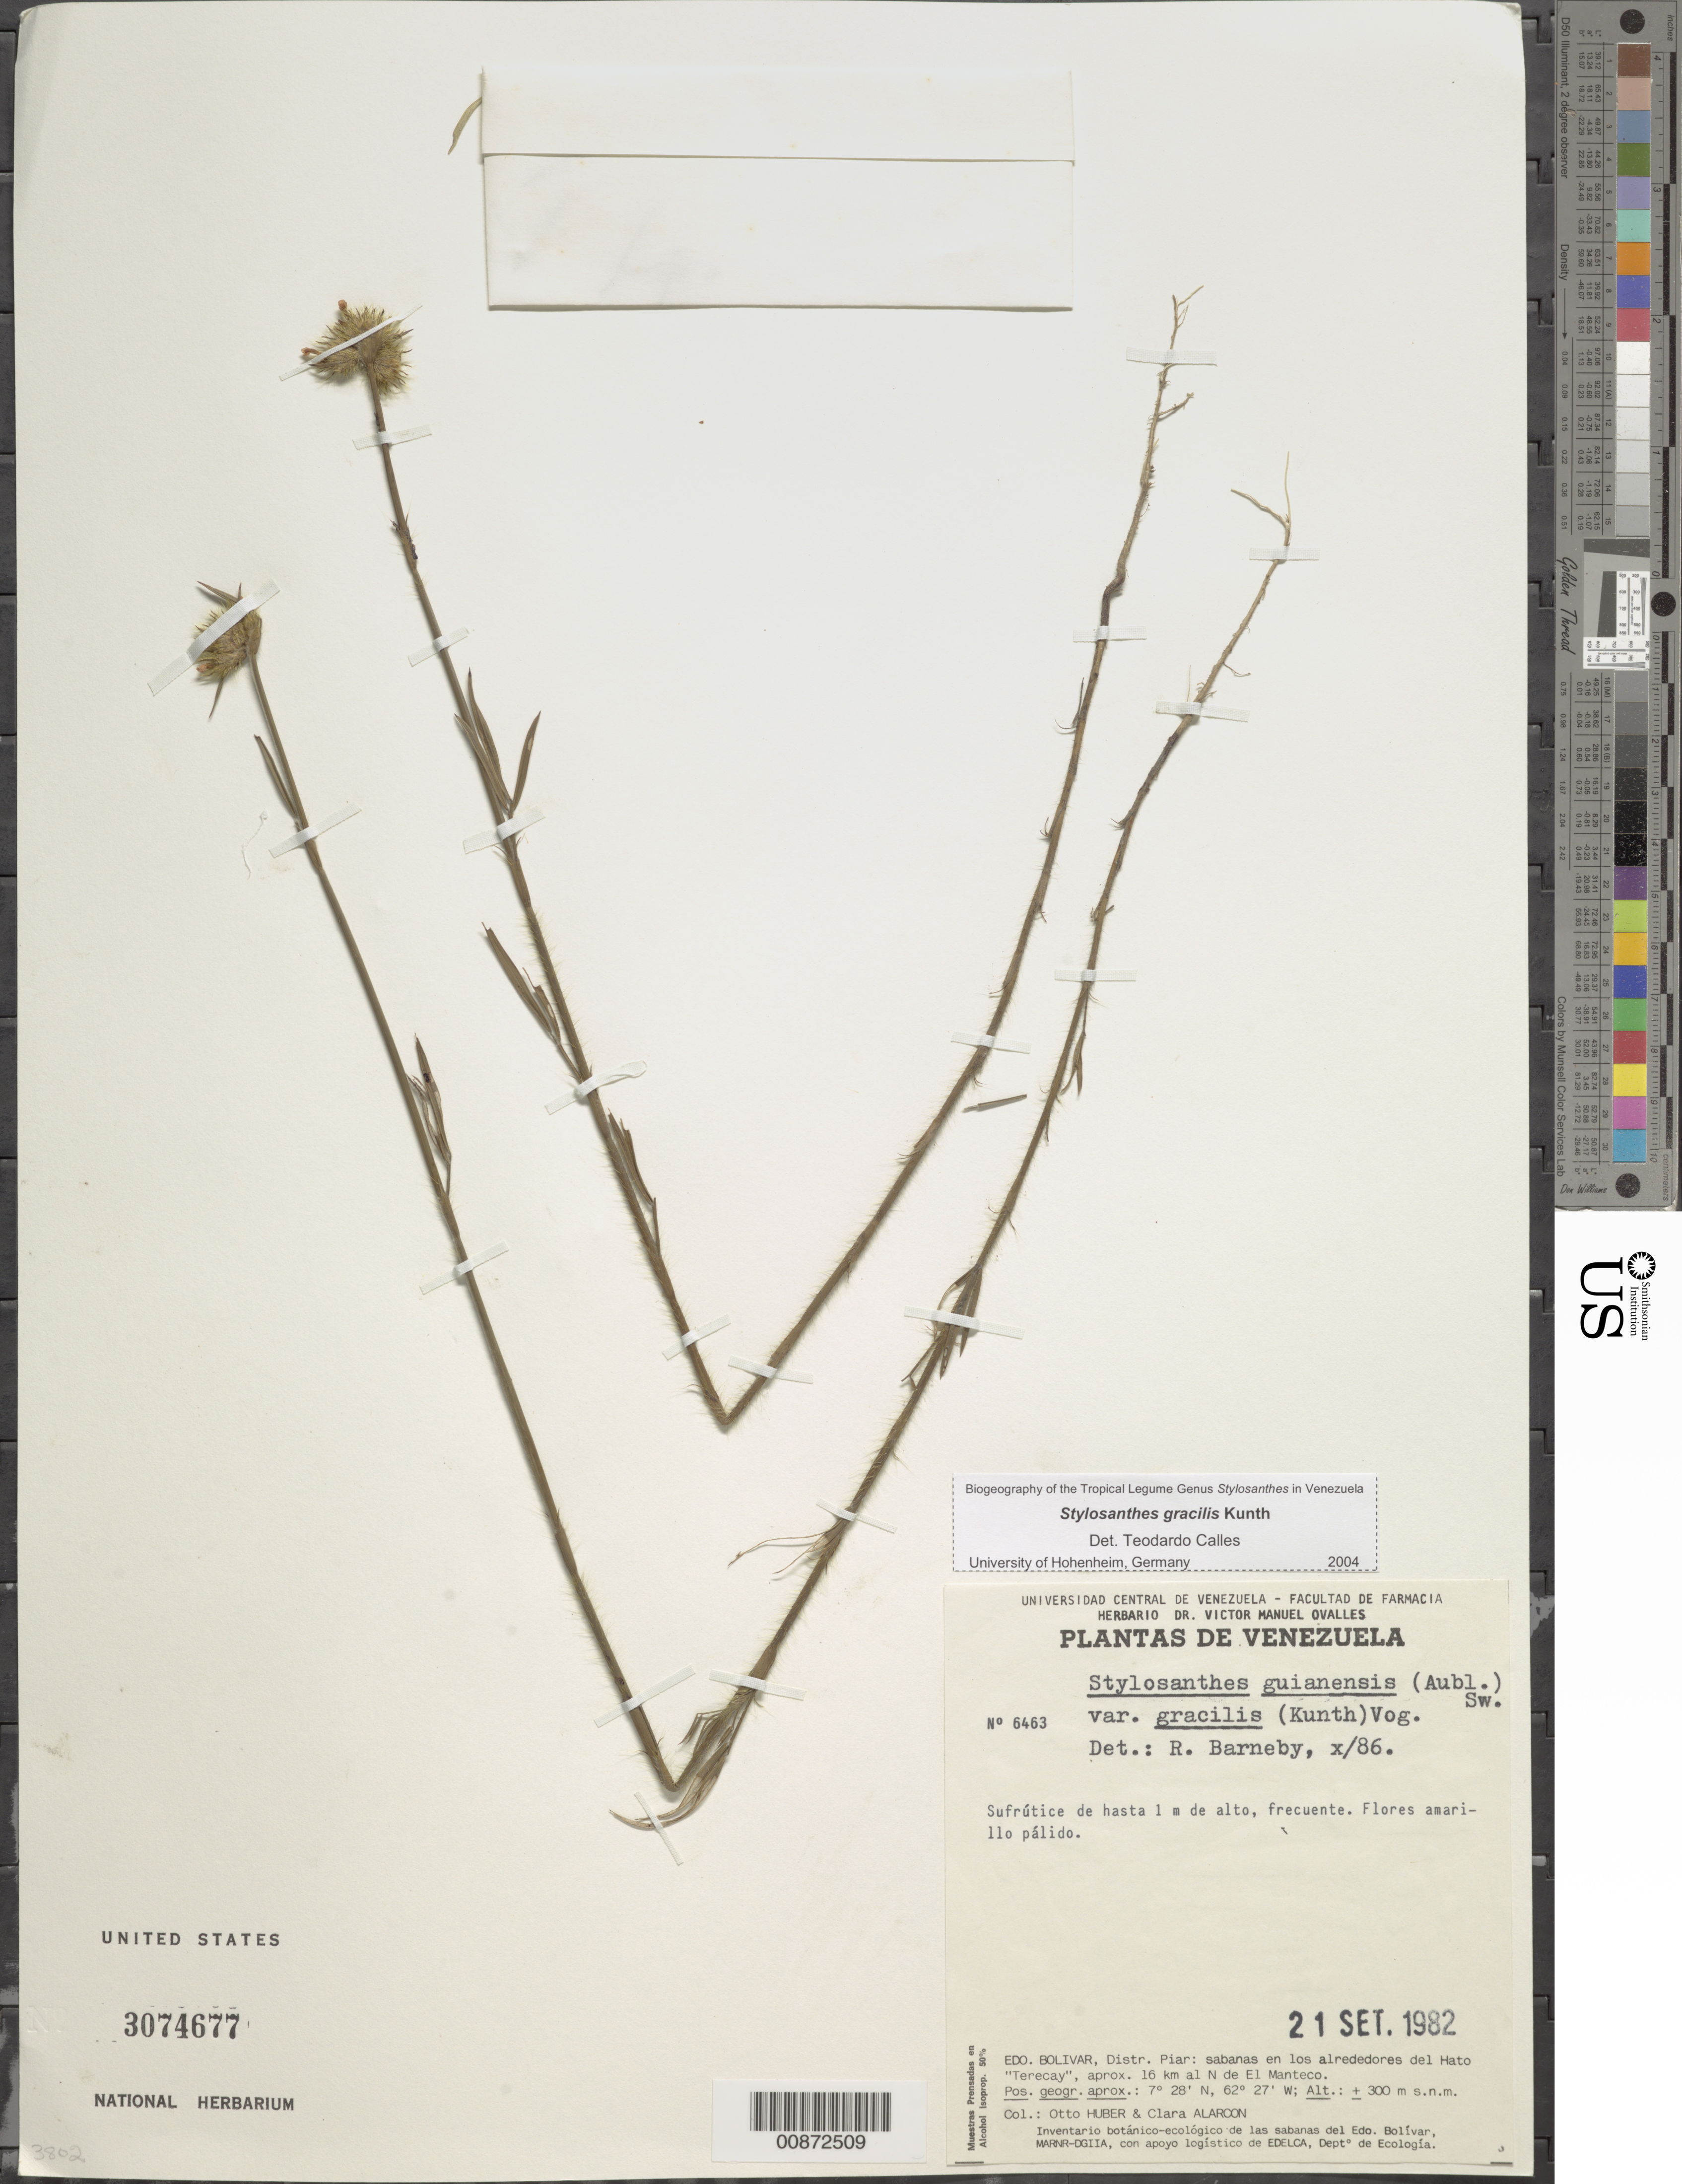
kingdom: Plantae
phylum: Tracheophyta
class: Magnoliopsida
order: Fabales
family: Fabaceae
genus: Stylosanthes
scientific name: Stylosanthes guianensis var. gracilis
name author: (Kunth) Vogel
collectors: O. Huber & C. Alarcon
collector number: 6463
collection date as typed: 21-Sep-82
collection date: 1982-09-21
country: Venezuela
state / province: Bolívar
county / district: Piar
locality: Hato "Terecay", aprox. 16 km N de El Manteco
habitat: Sabana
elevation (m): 300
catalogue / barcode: US 3074677